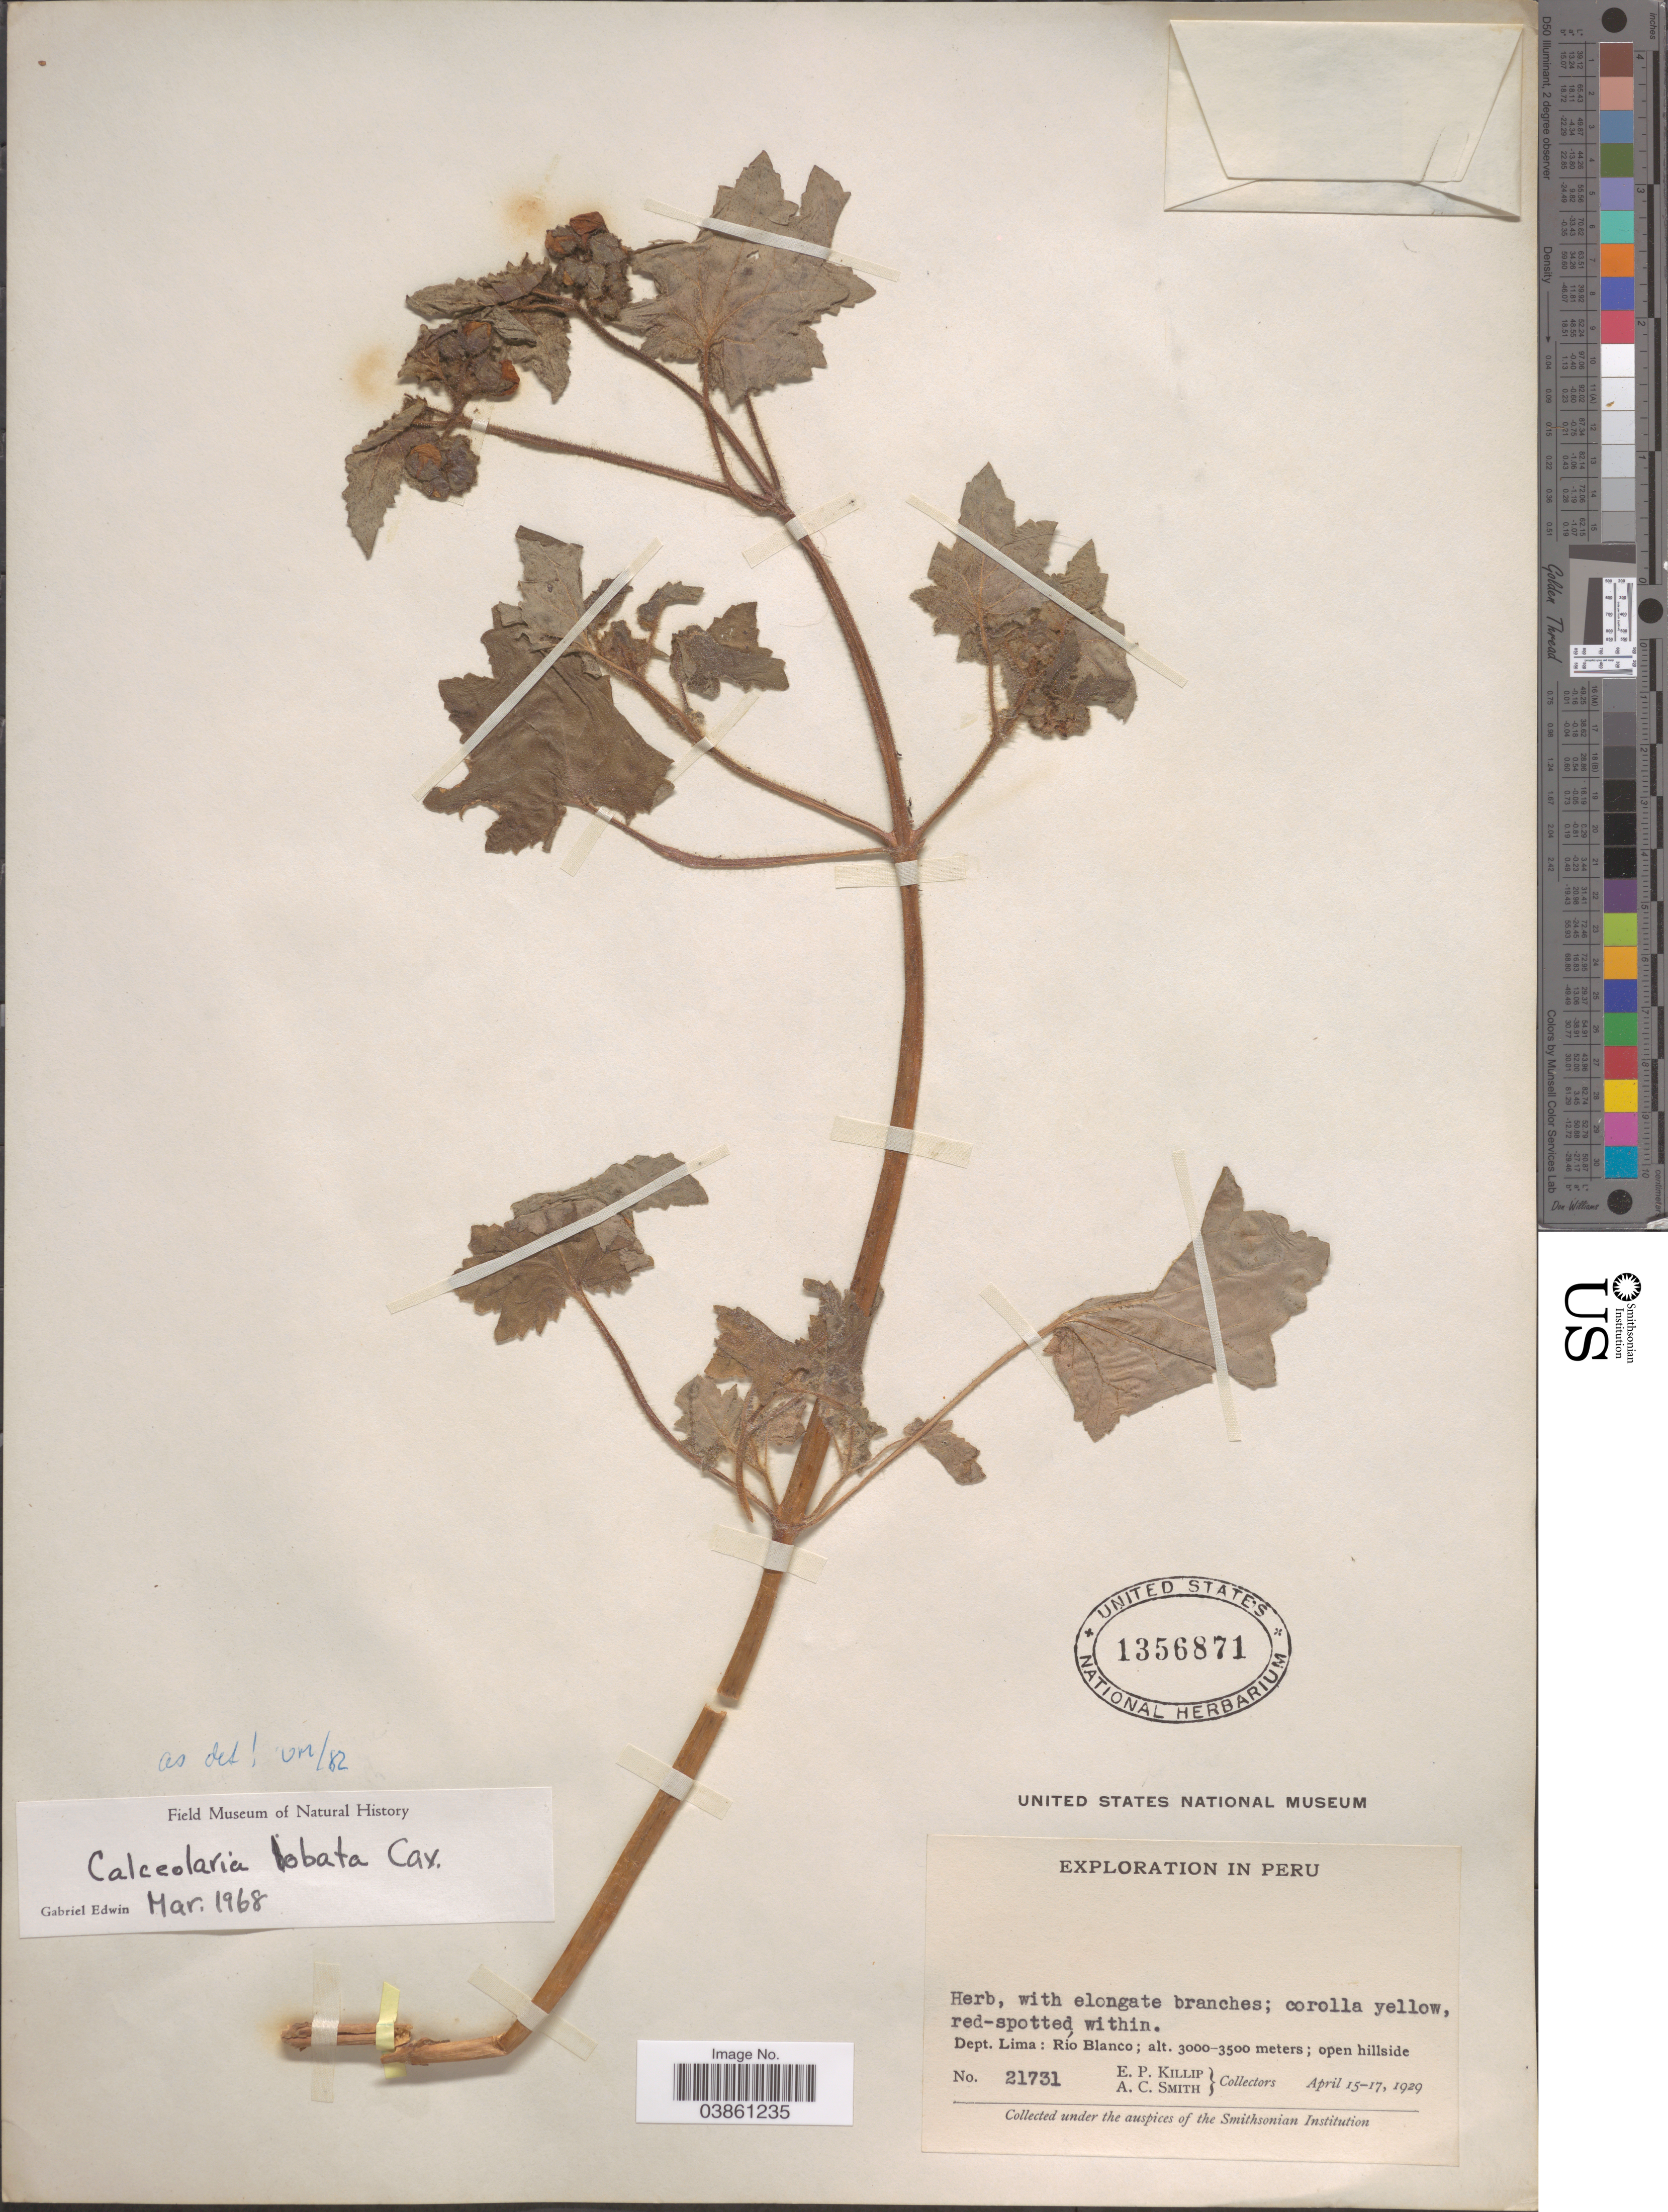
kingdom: Plantae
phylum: Tracheophyta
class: Magnoliopsida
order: Lamiales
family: Calceolariaceae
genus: Calceolaria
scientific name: Calceolaria lobata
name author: Cav.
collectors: E. P. Killip & A. C. Smith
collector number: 21731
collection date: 1929-04-15/1929-04-17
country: Peru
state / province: Lima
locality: Dept. Lima: Río Blanco.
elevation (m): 3000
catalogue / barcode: US 1356871